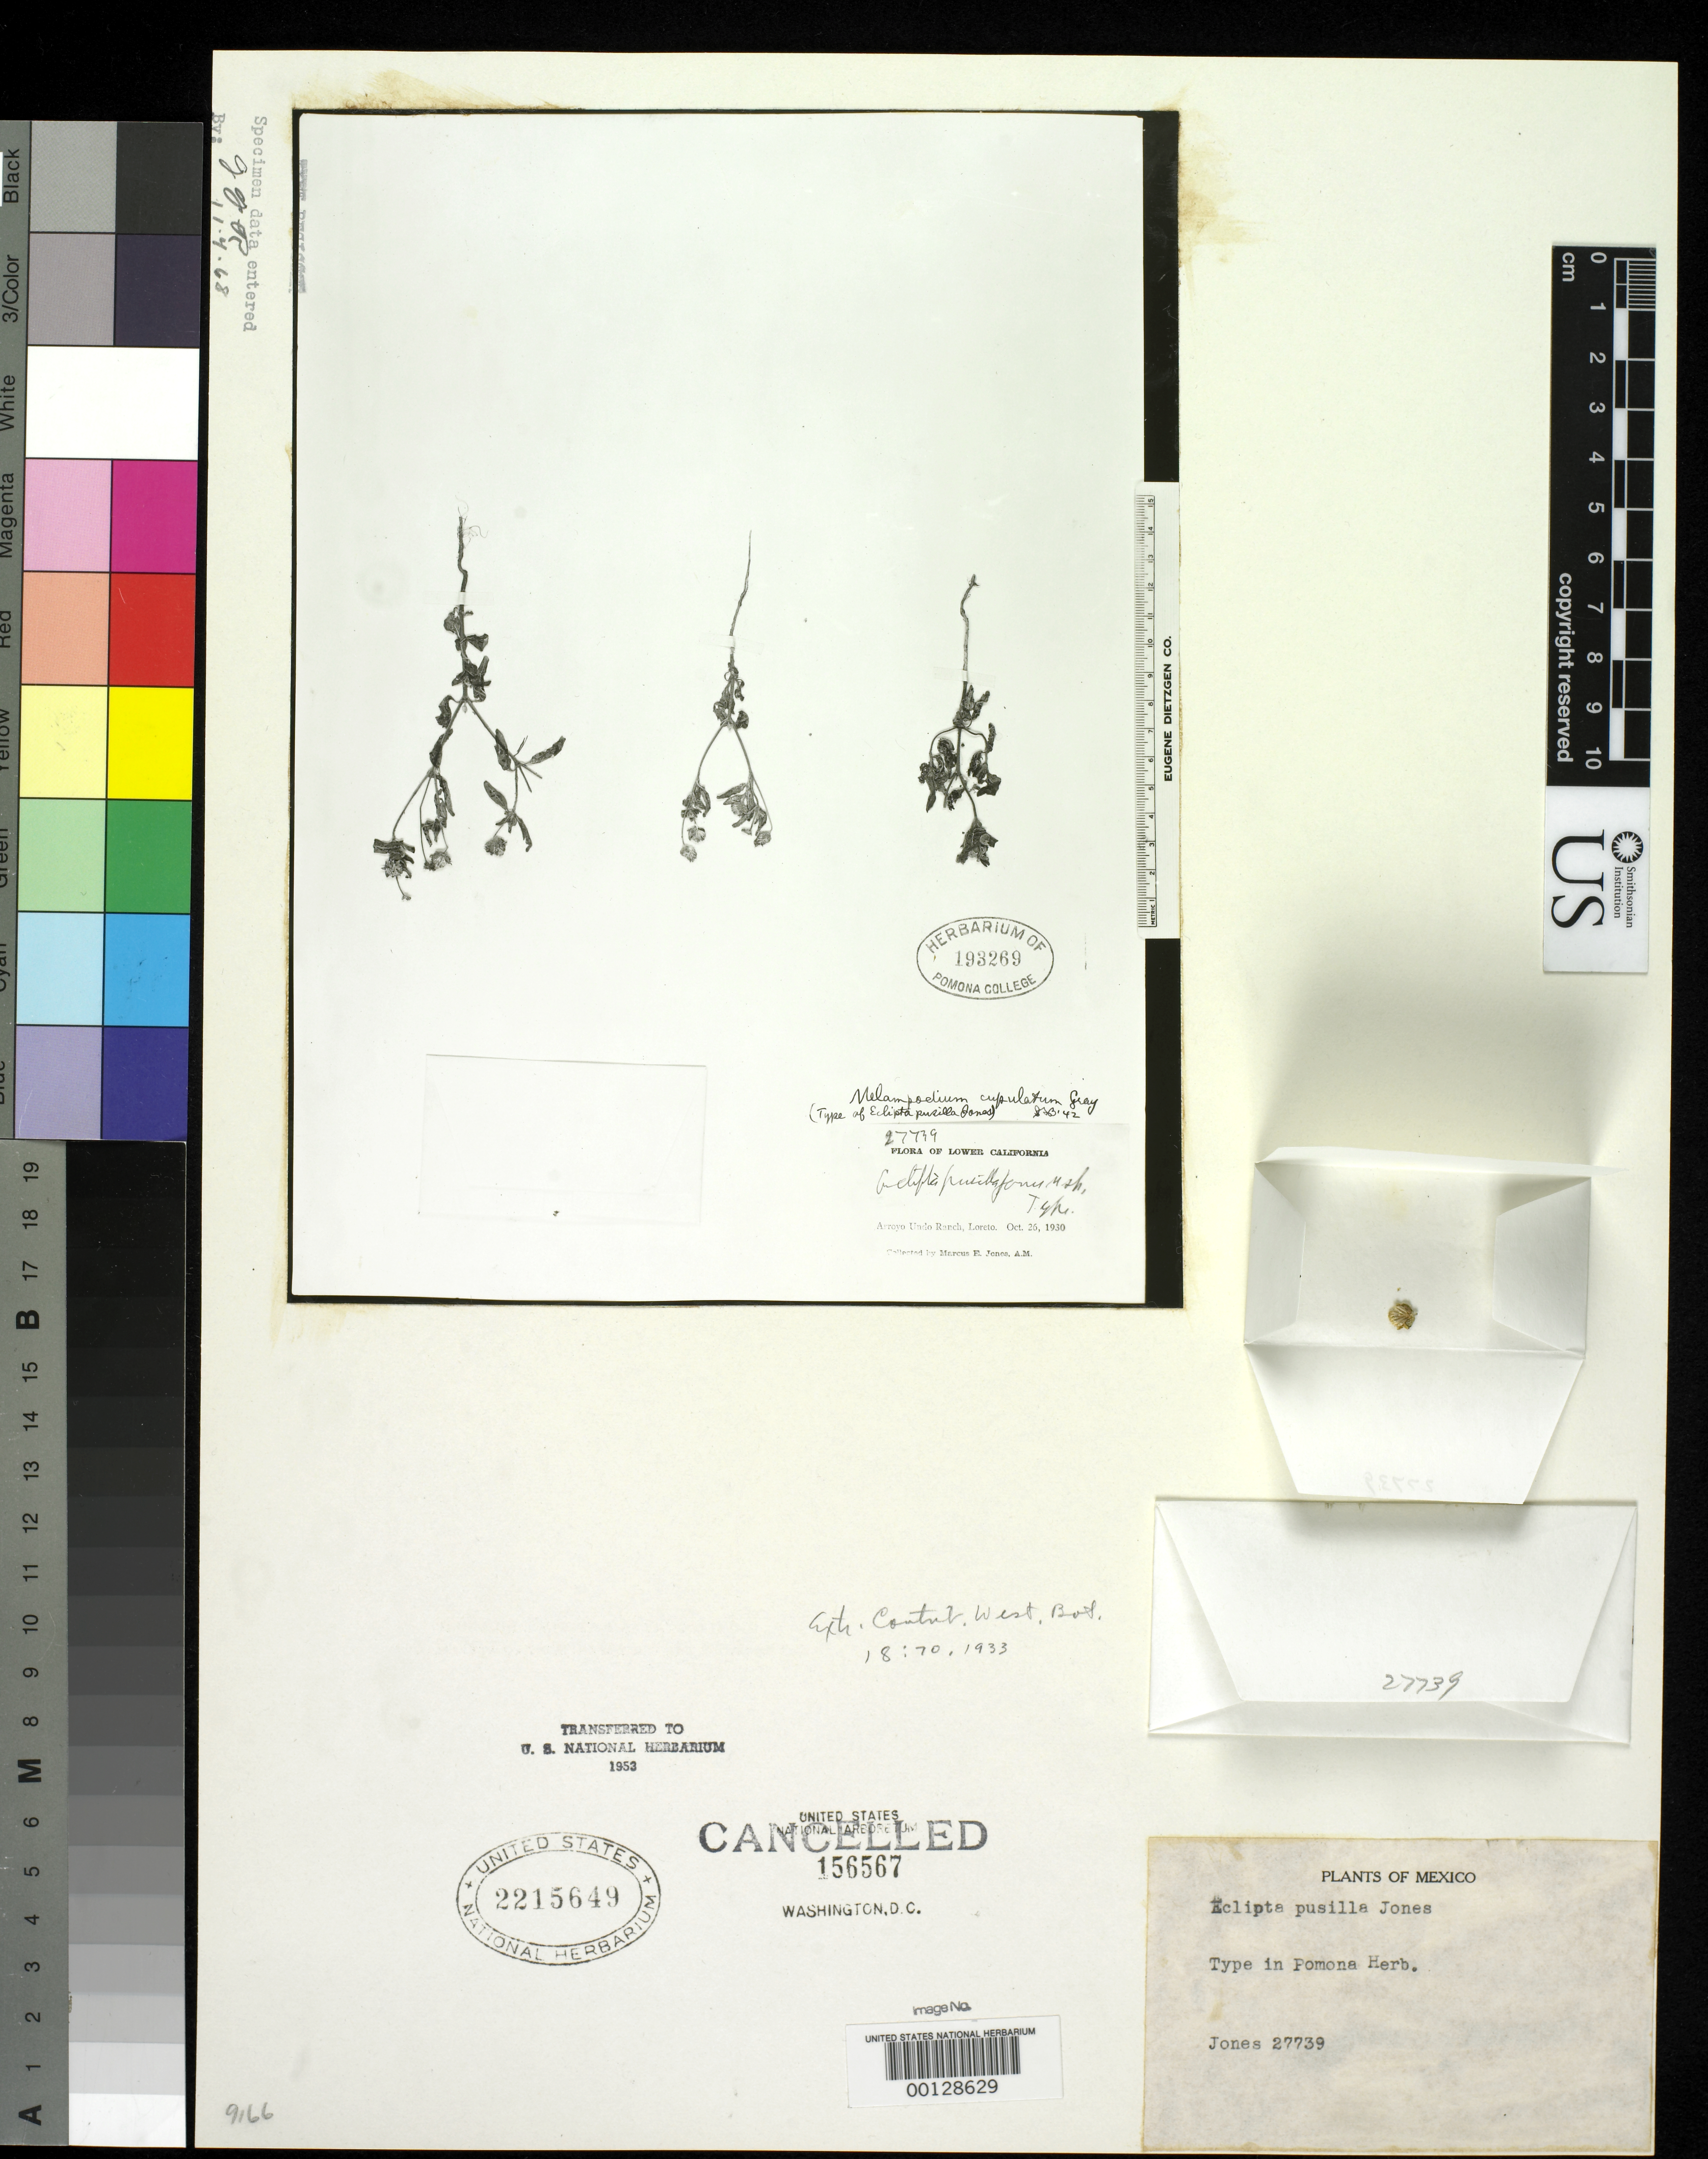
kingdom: Plantae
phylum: Tracheophyta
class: Magnoliopsida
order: Asterales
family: Asteraceae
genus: Eclipta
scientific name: Eclipta pusilla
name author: M.E. Jones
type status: Type Fragment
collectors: M. E. Jones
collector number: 27739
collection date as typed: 26 Oct 1930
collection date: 1930-10-26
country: Mexico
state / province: Baja California Sur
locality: Loreto.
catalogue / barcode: US 2215649